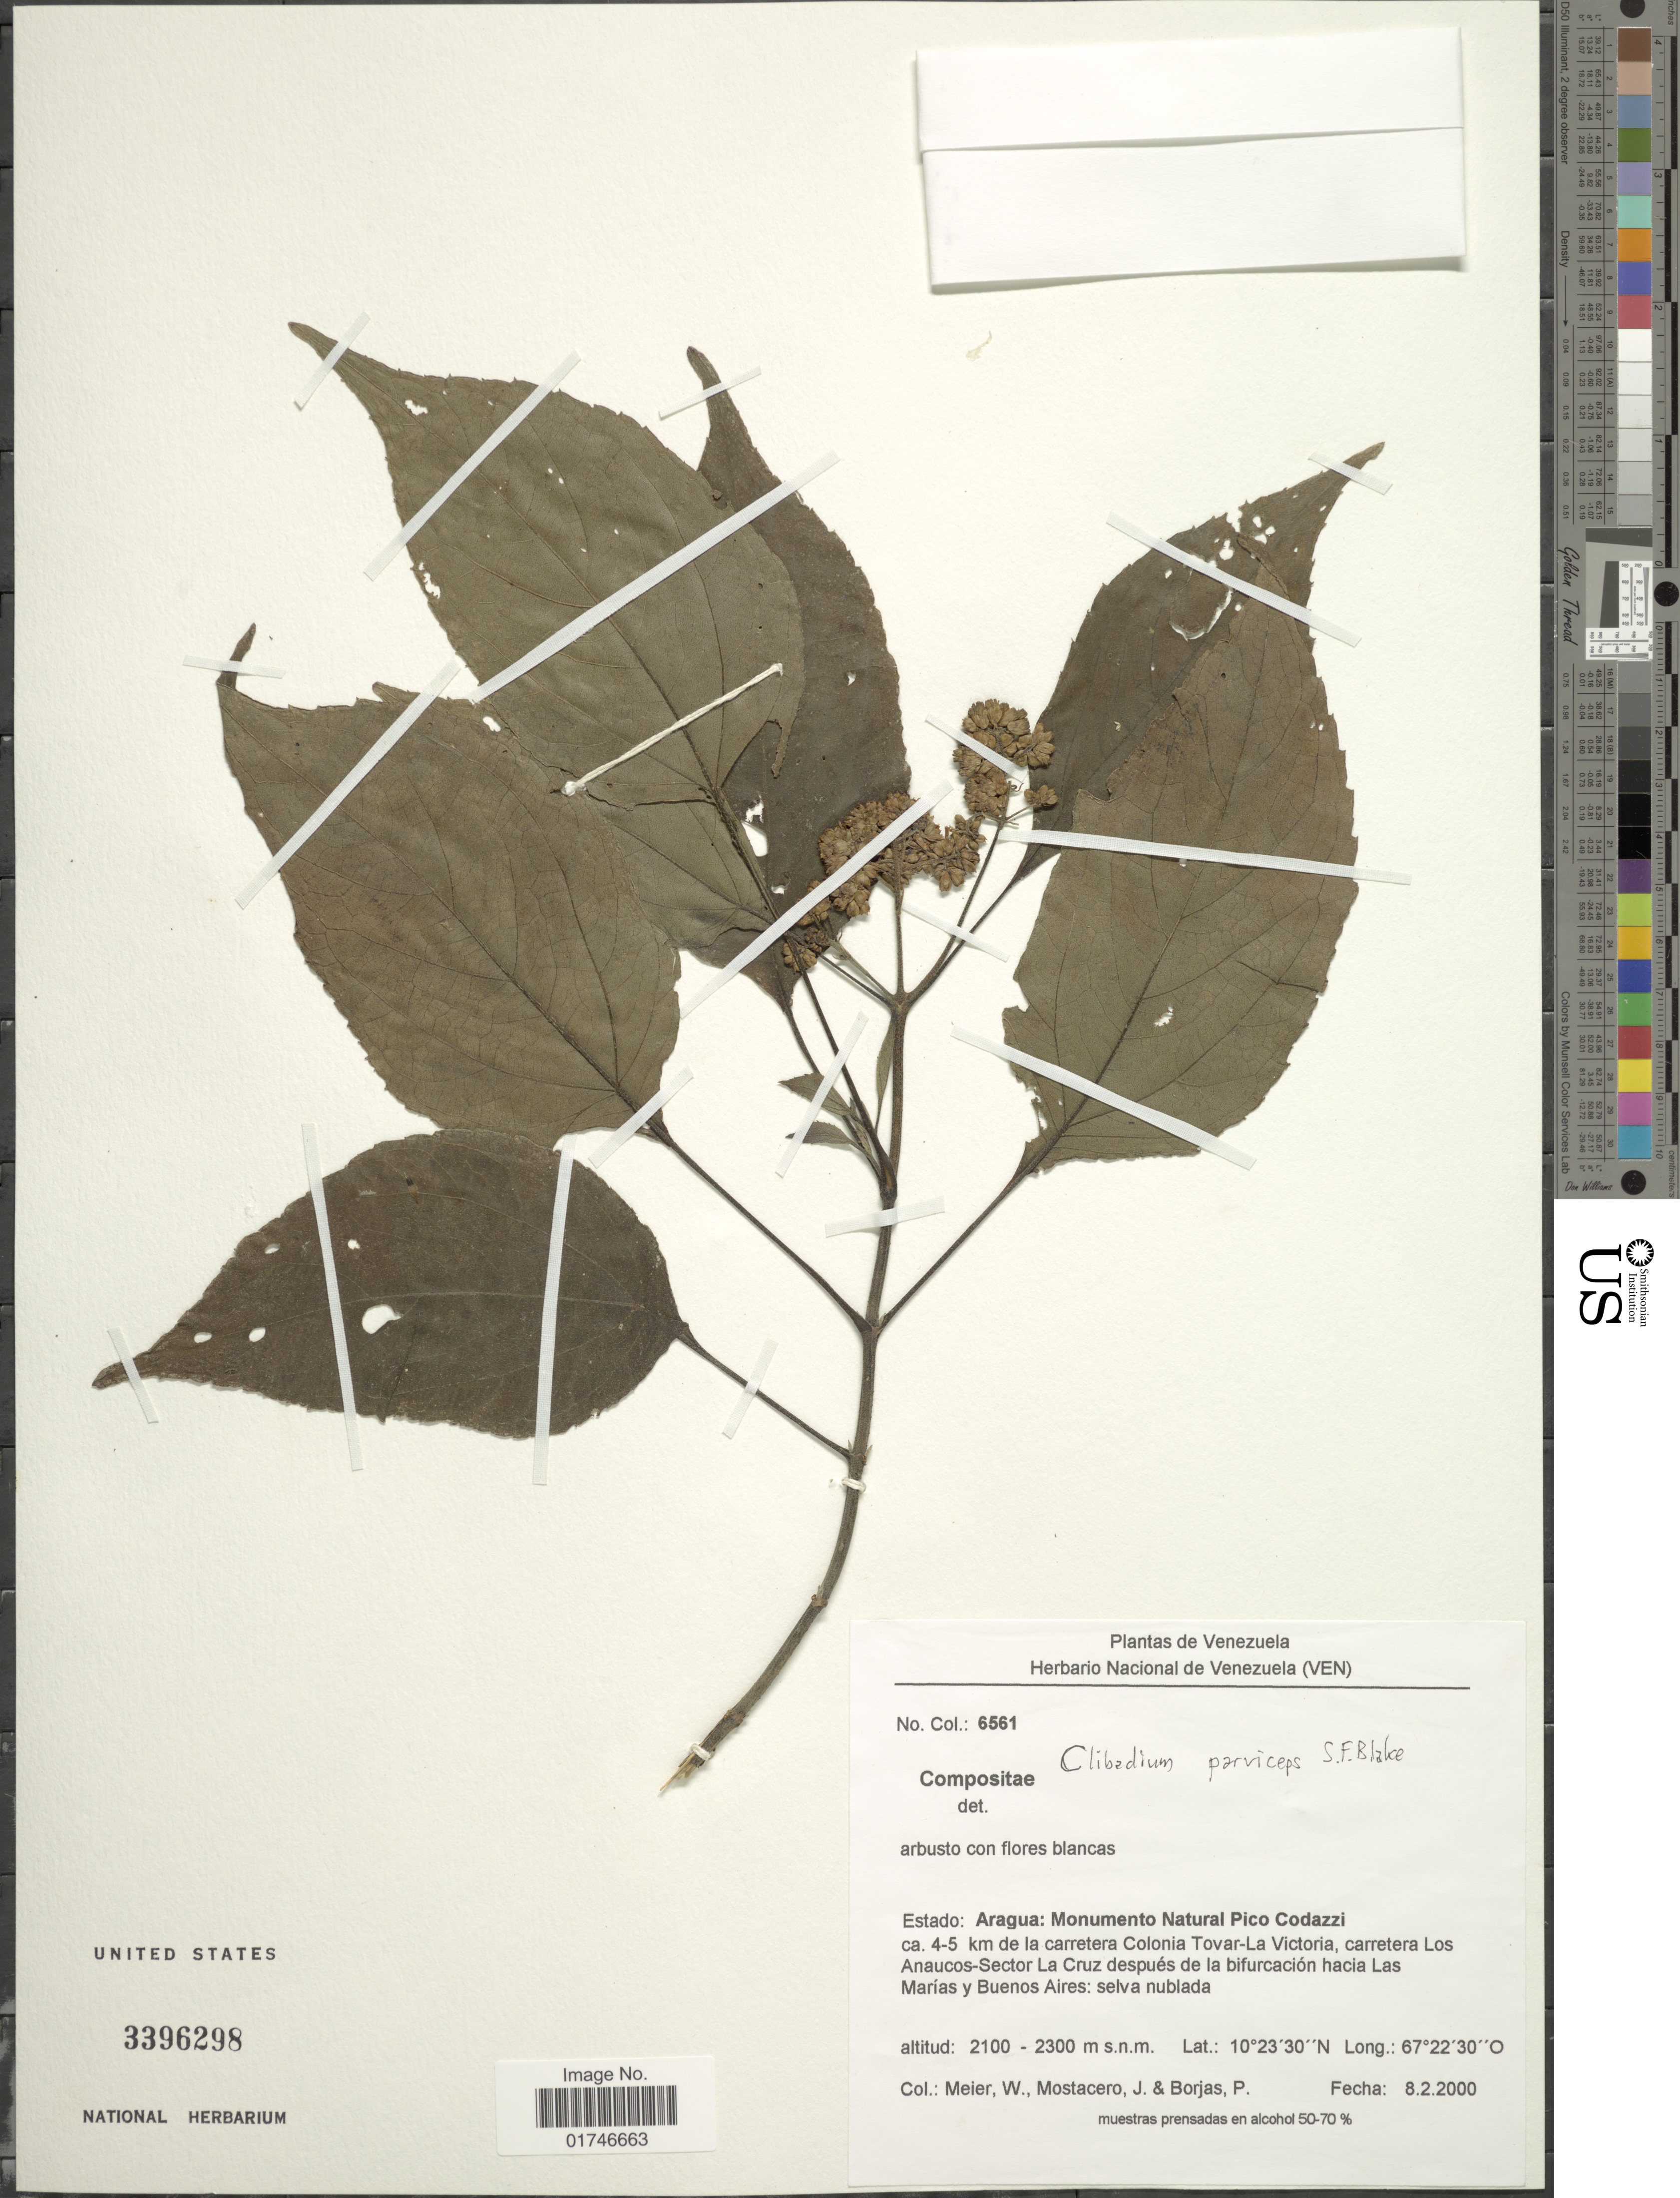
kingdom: Plantae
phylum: Tracheophyta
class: Magnoliopsida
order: Asterales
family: Asteraceae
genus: Clibadium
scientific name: Clibadium parviceps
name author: S.F. Blake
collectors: W. Meier, J. Mostacero & P. Borjas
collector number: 6561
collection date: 2000-02-08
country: Venezuela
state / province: Aragua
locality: Estado: Aragua: Monumento Natural Pico Codazzi ca. 4-5 km de la carretera Colonia Tovar-La Victoria, carretera Los Anaucos-Sector La Cruz después de la bifurcación hacia Las Marías y Buenos Aires: selva nublada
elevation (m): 2100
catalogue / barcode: US 3396298